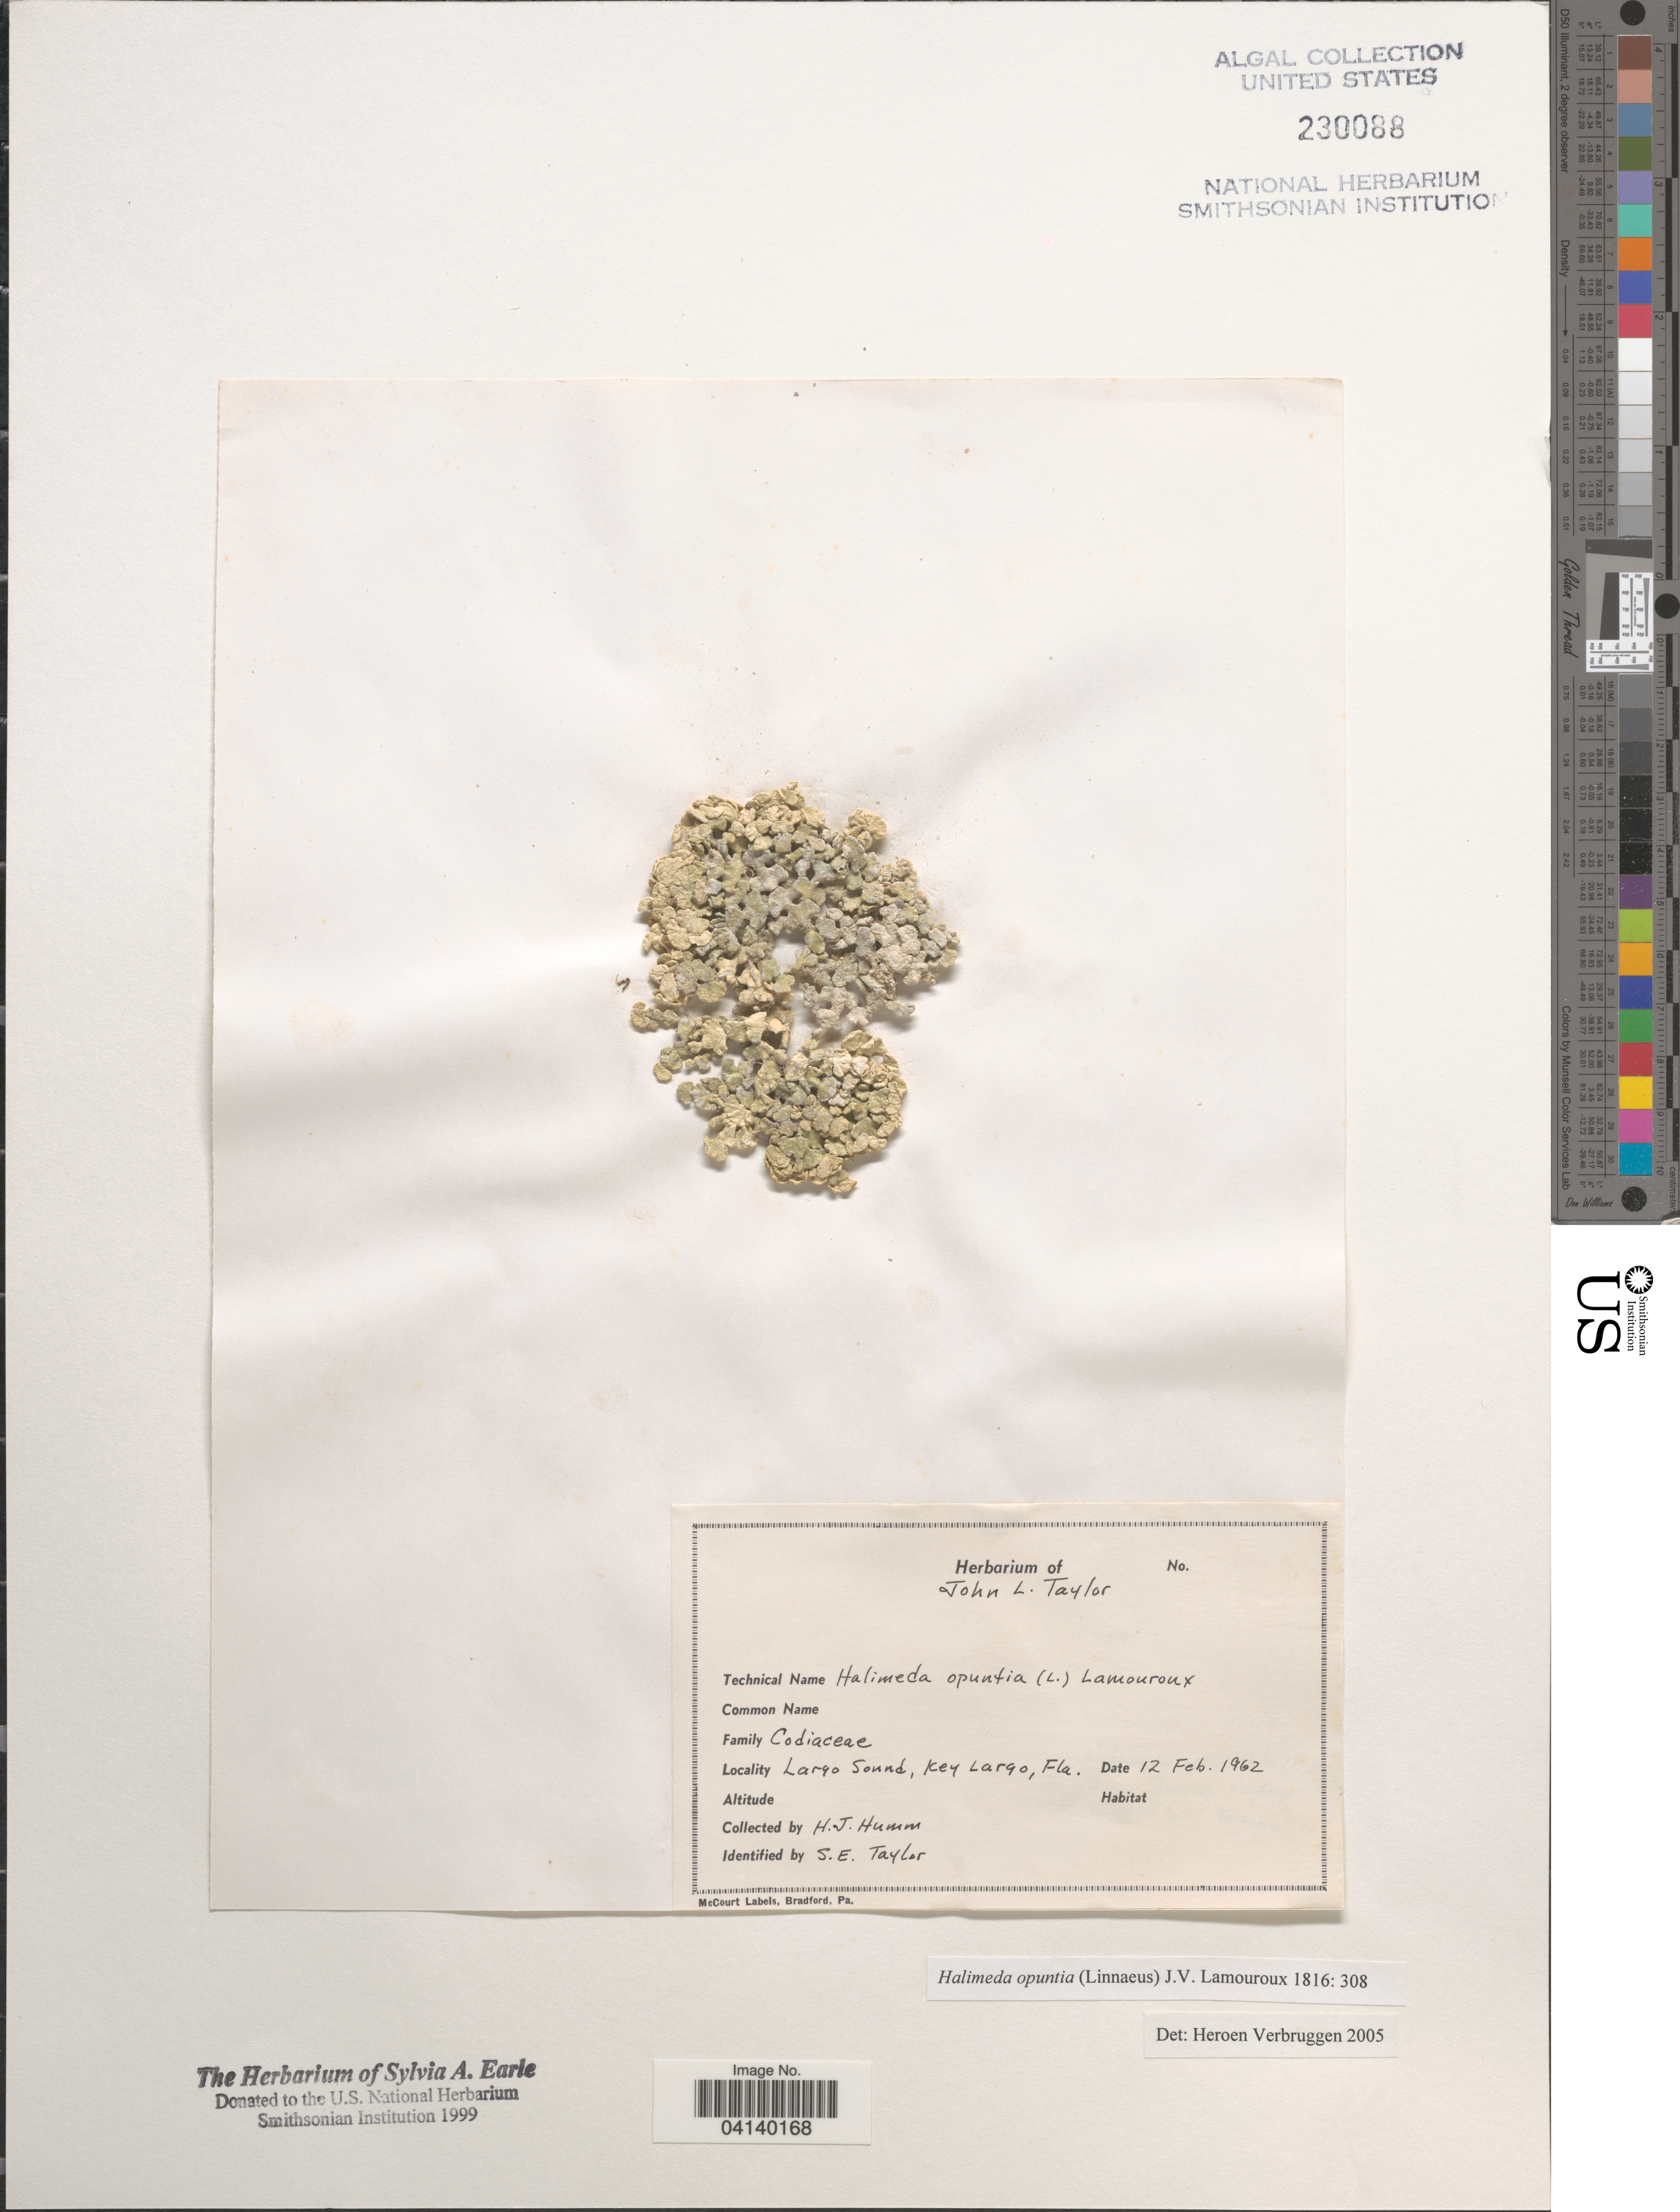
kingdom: Plantae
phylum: Chlorophyta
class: Ulvophyceae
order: Bryopsidales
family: Halimedaceae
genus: Halimeda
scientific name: Halimeda opuntia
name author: (L.) J.V.Lamouroux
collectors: H. J. Humm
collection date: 1962-02-12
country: United States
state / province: Florida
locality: Largo Sound, Key Largo.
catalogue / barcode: US 230088